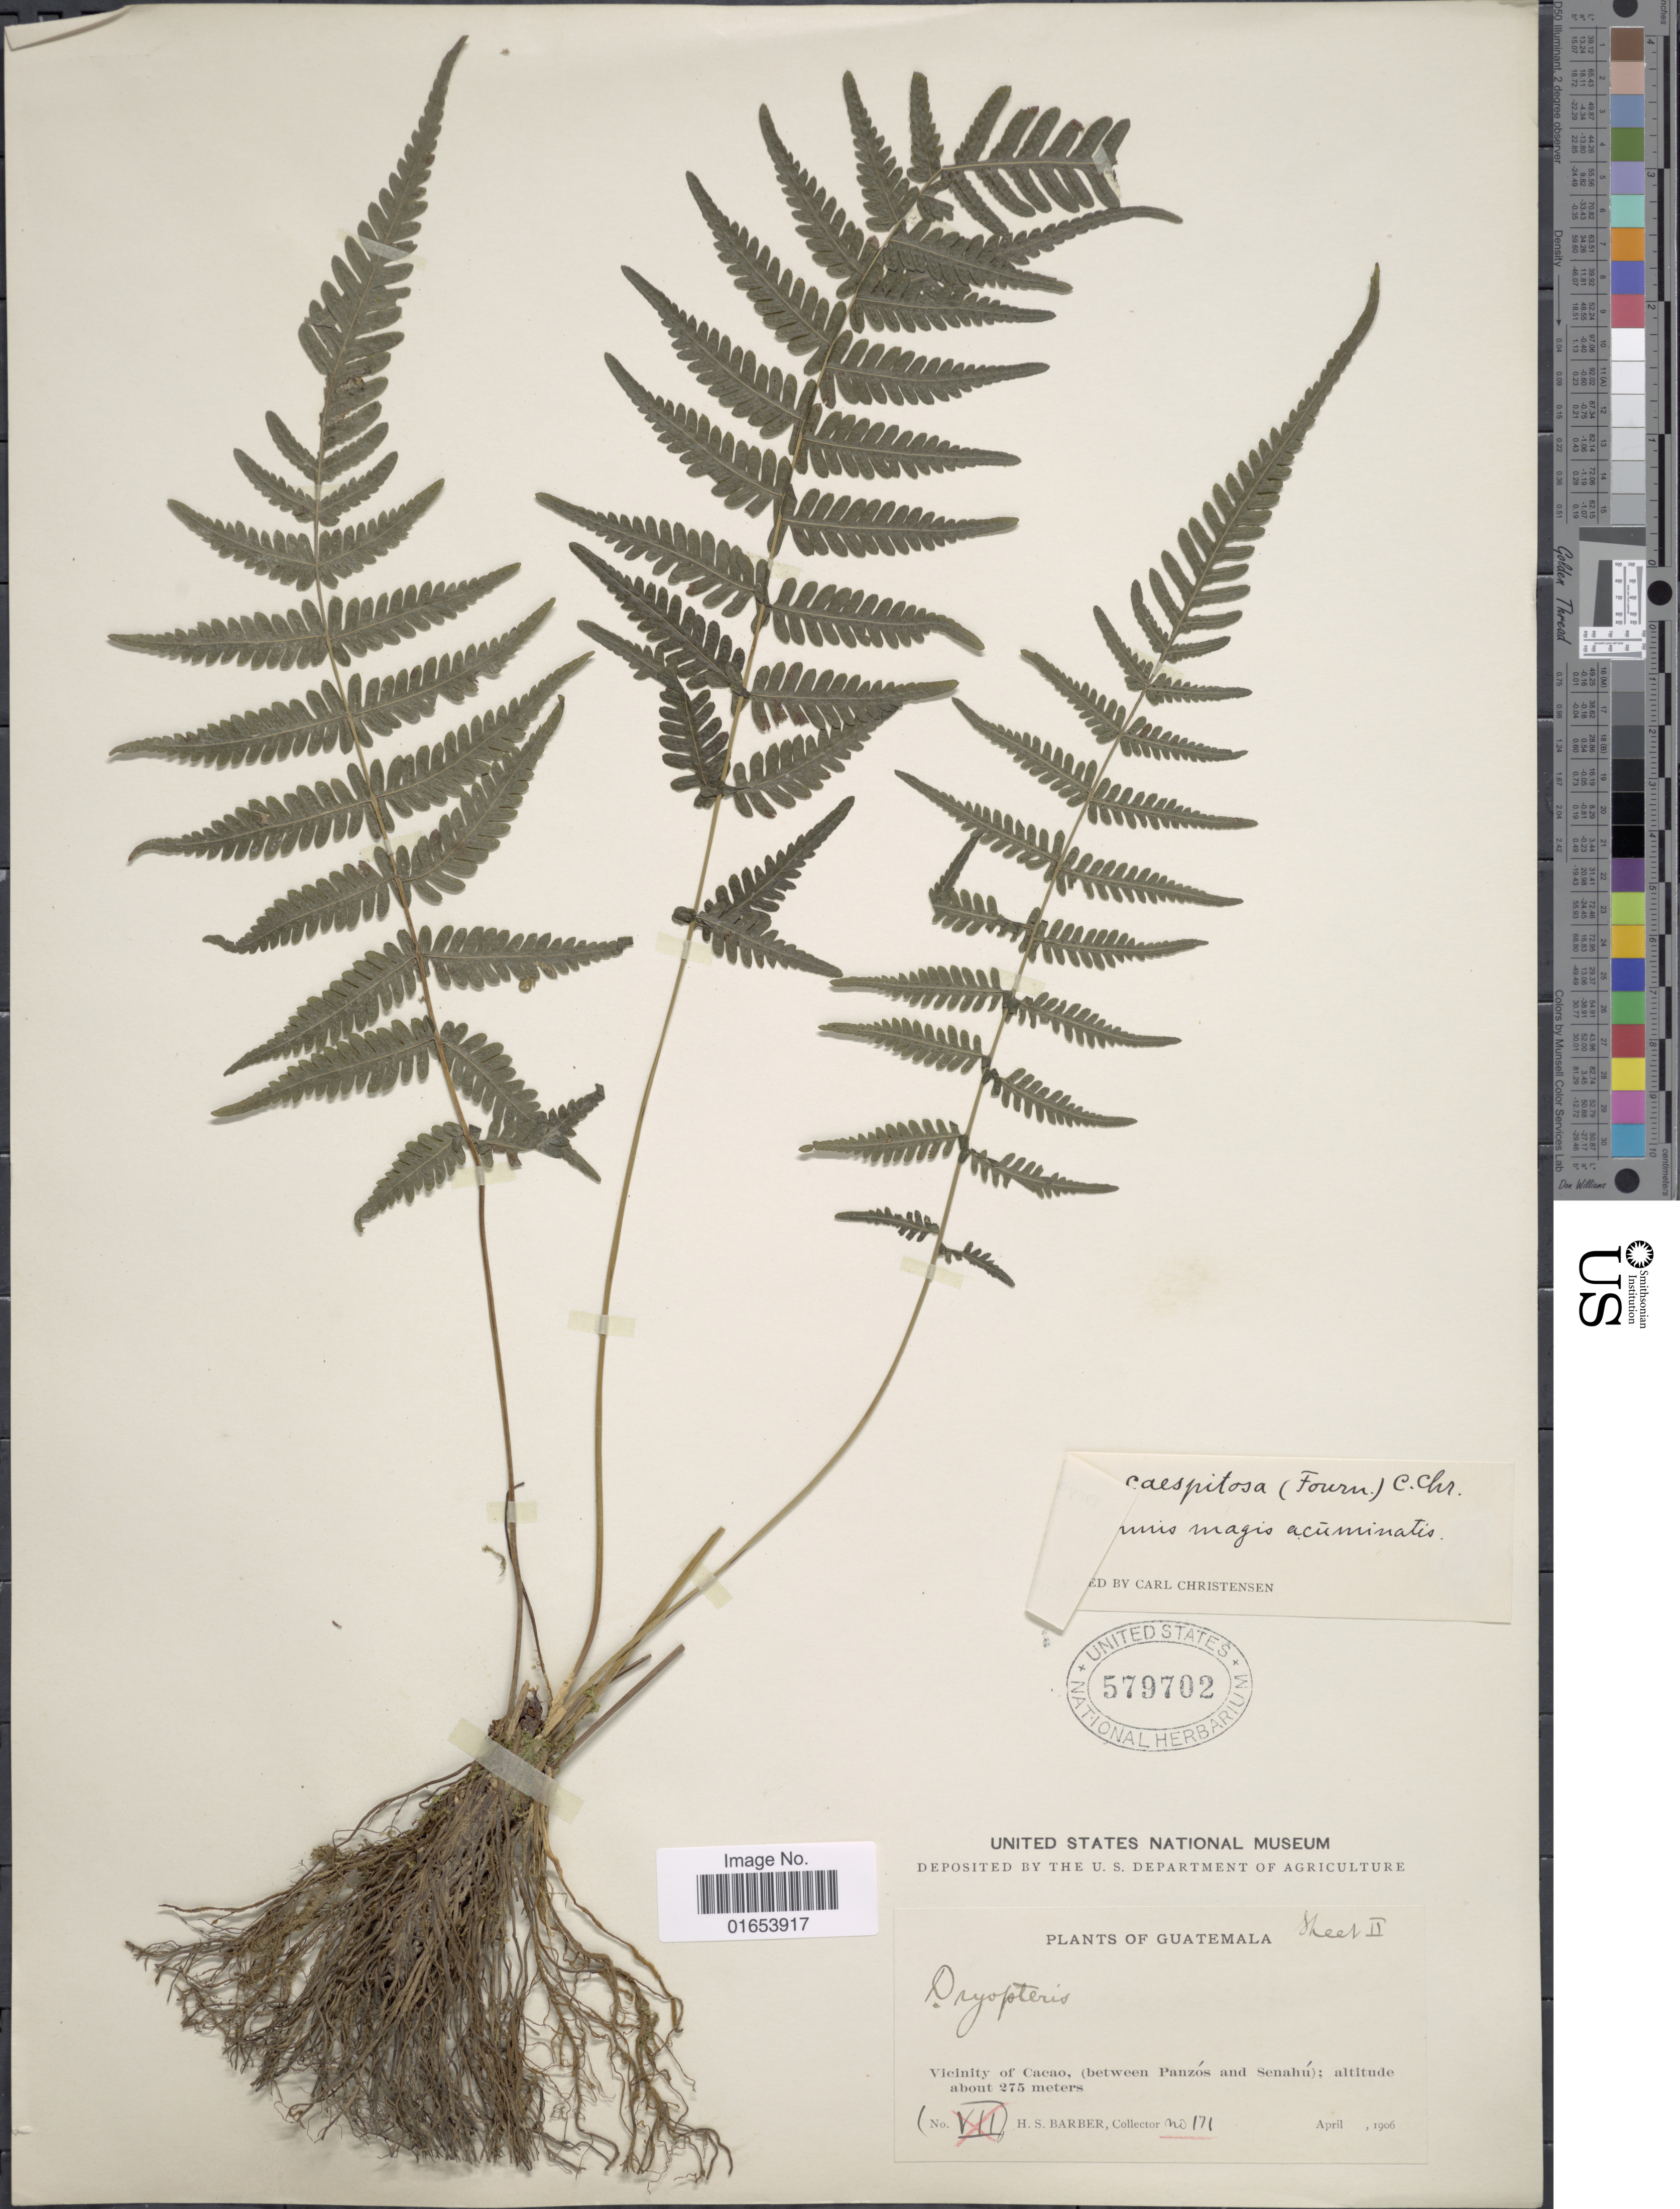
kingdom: Plantae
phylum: Tracheophyta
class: Polypodiopsida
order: Polypodiales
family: Thelypteridaceae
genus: Goniopteris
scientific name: Goniopteris blanda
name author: (Fée) Salino & T.E. Almeida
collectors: H. Barber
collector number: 171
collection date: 1906-04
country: Guatemala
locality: Vicinity of Cacao, (between Panzos and Senahu)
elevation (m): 275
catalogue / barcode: US 579702